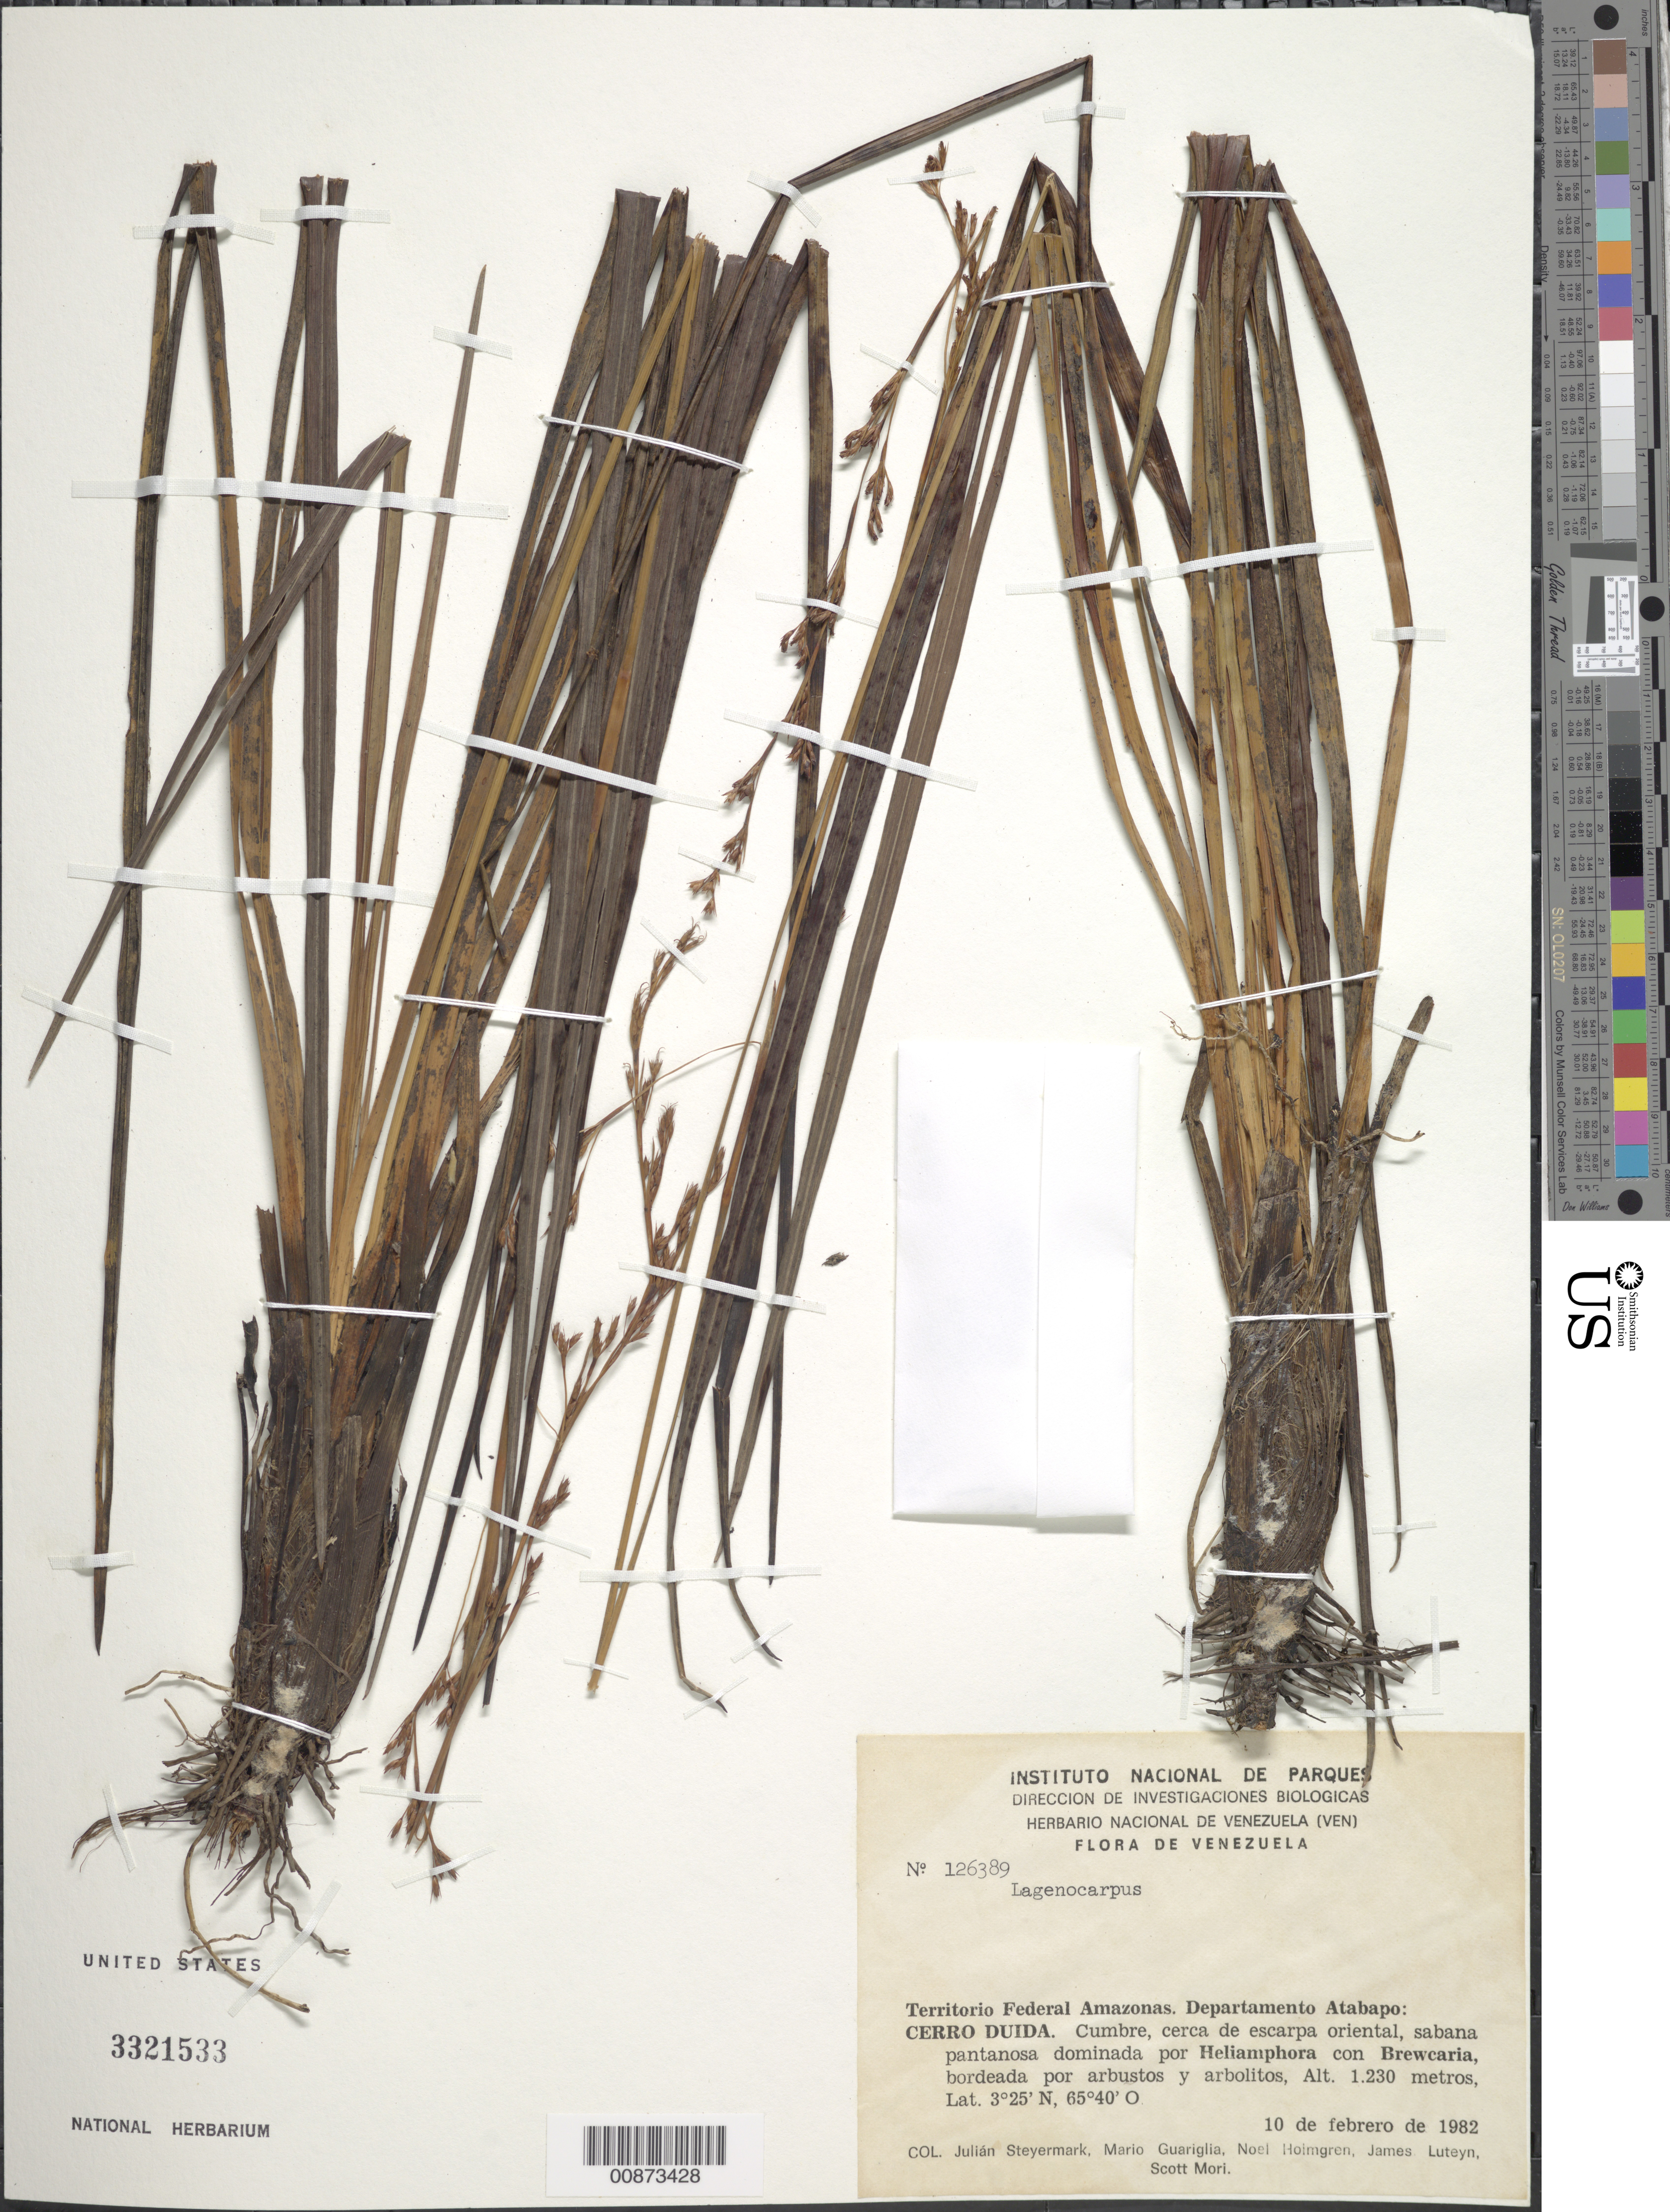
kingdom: Plantae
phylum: Tracheophyta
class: Liliopsida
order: Poales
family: Cyperaceae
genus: Lagenocarpus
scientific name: Lagenocarpus sp.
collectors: J. Steyermark, M. Guariglia P., N. H. Holmgren, J. L. Luteyn & S. Mori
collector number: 126389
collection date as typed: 10-Feb-82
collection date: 1982-02-10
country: Venezuela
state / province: Amazonas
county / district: Atabapo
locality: Cerro Duida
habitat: Sabana pantanosa dominada por Heliamphora, bordeada por arubstos y arbolitos.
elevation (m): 1230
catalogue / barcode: US 3321533